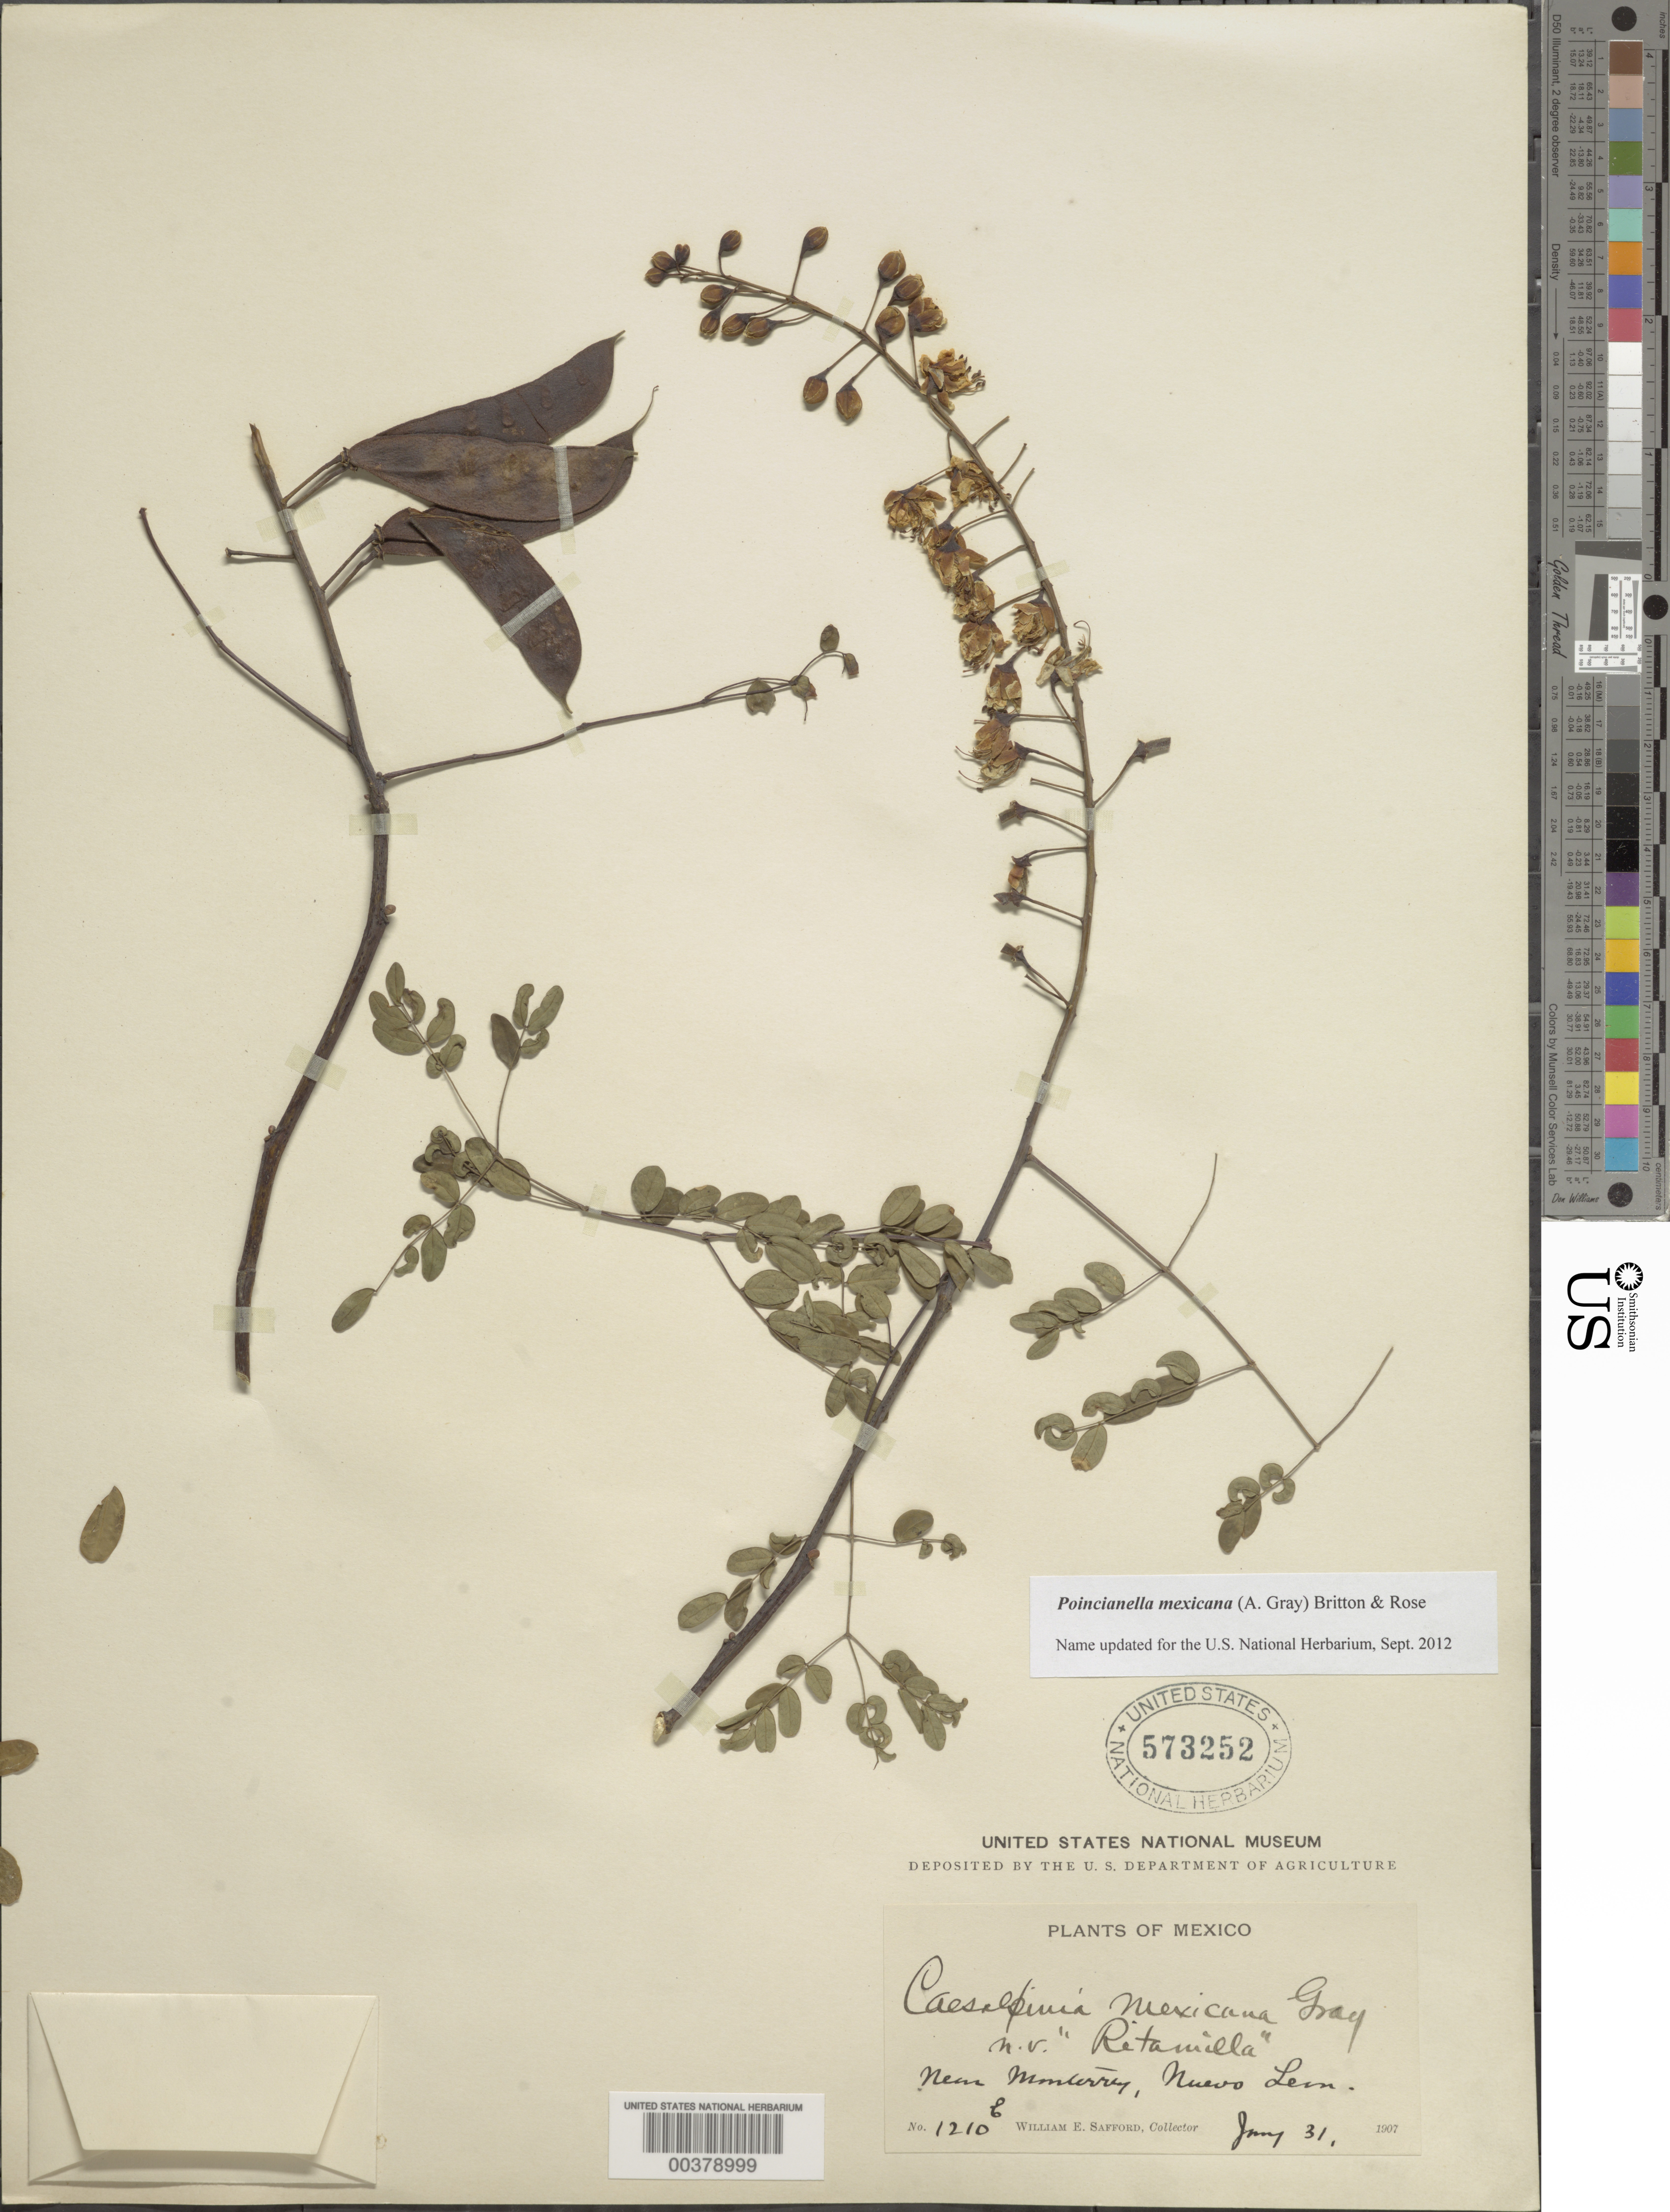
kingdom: Plantae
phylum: Tracheophyta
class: Magnoliopsida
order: Fabales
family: Fabaceae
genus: Erythrostemon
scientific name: Erythrostemon mexicanus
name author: (Rose) Gagnon & G.P. Lewis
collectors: W. E. Safford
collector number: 1210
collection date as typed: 31 Jan 1907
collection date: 1907-01-31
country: Mexico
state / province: Nuevo León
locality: Near Monterrey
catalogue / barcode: US 573252